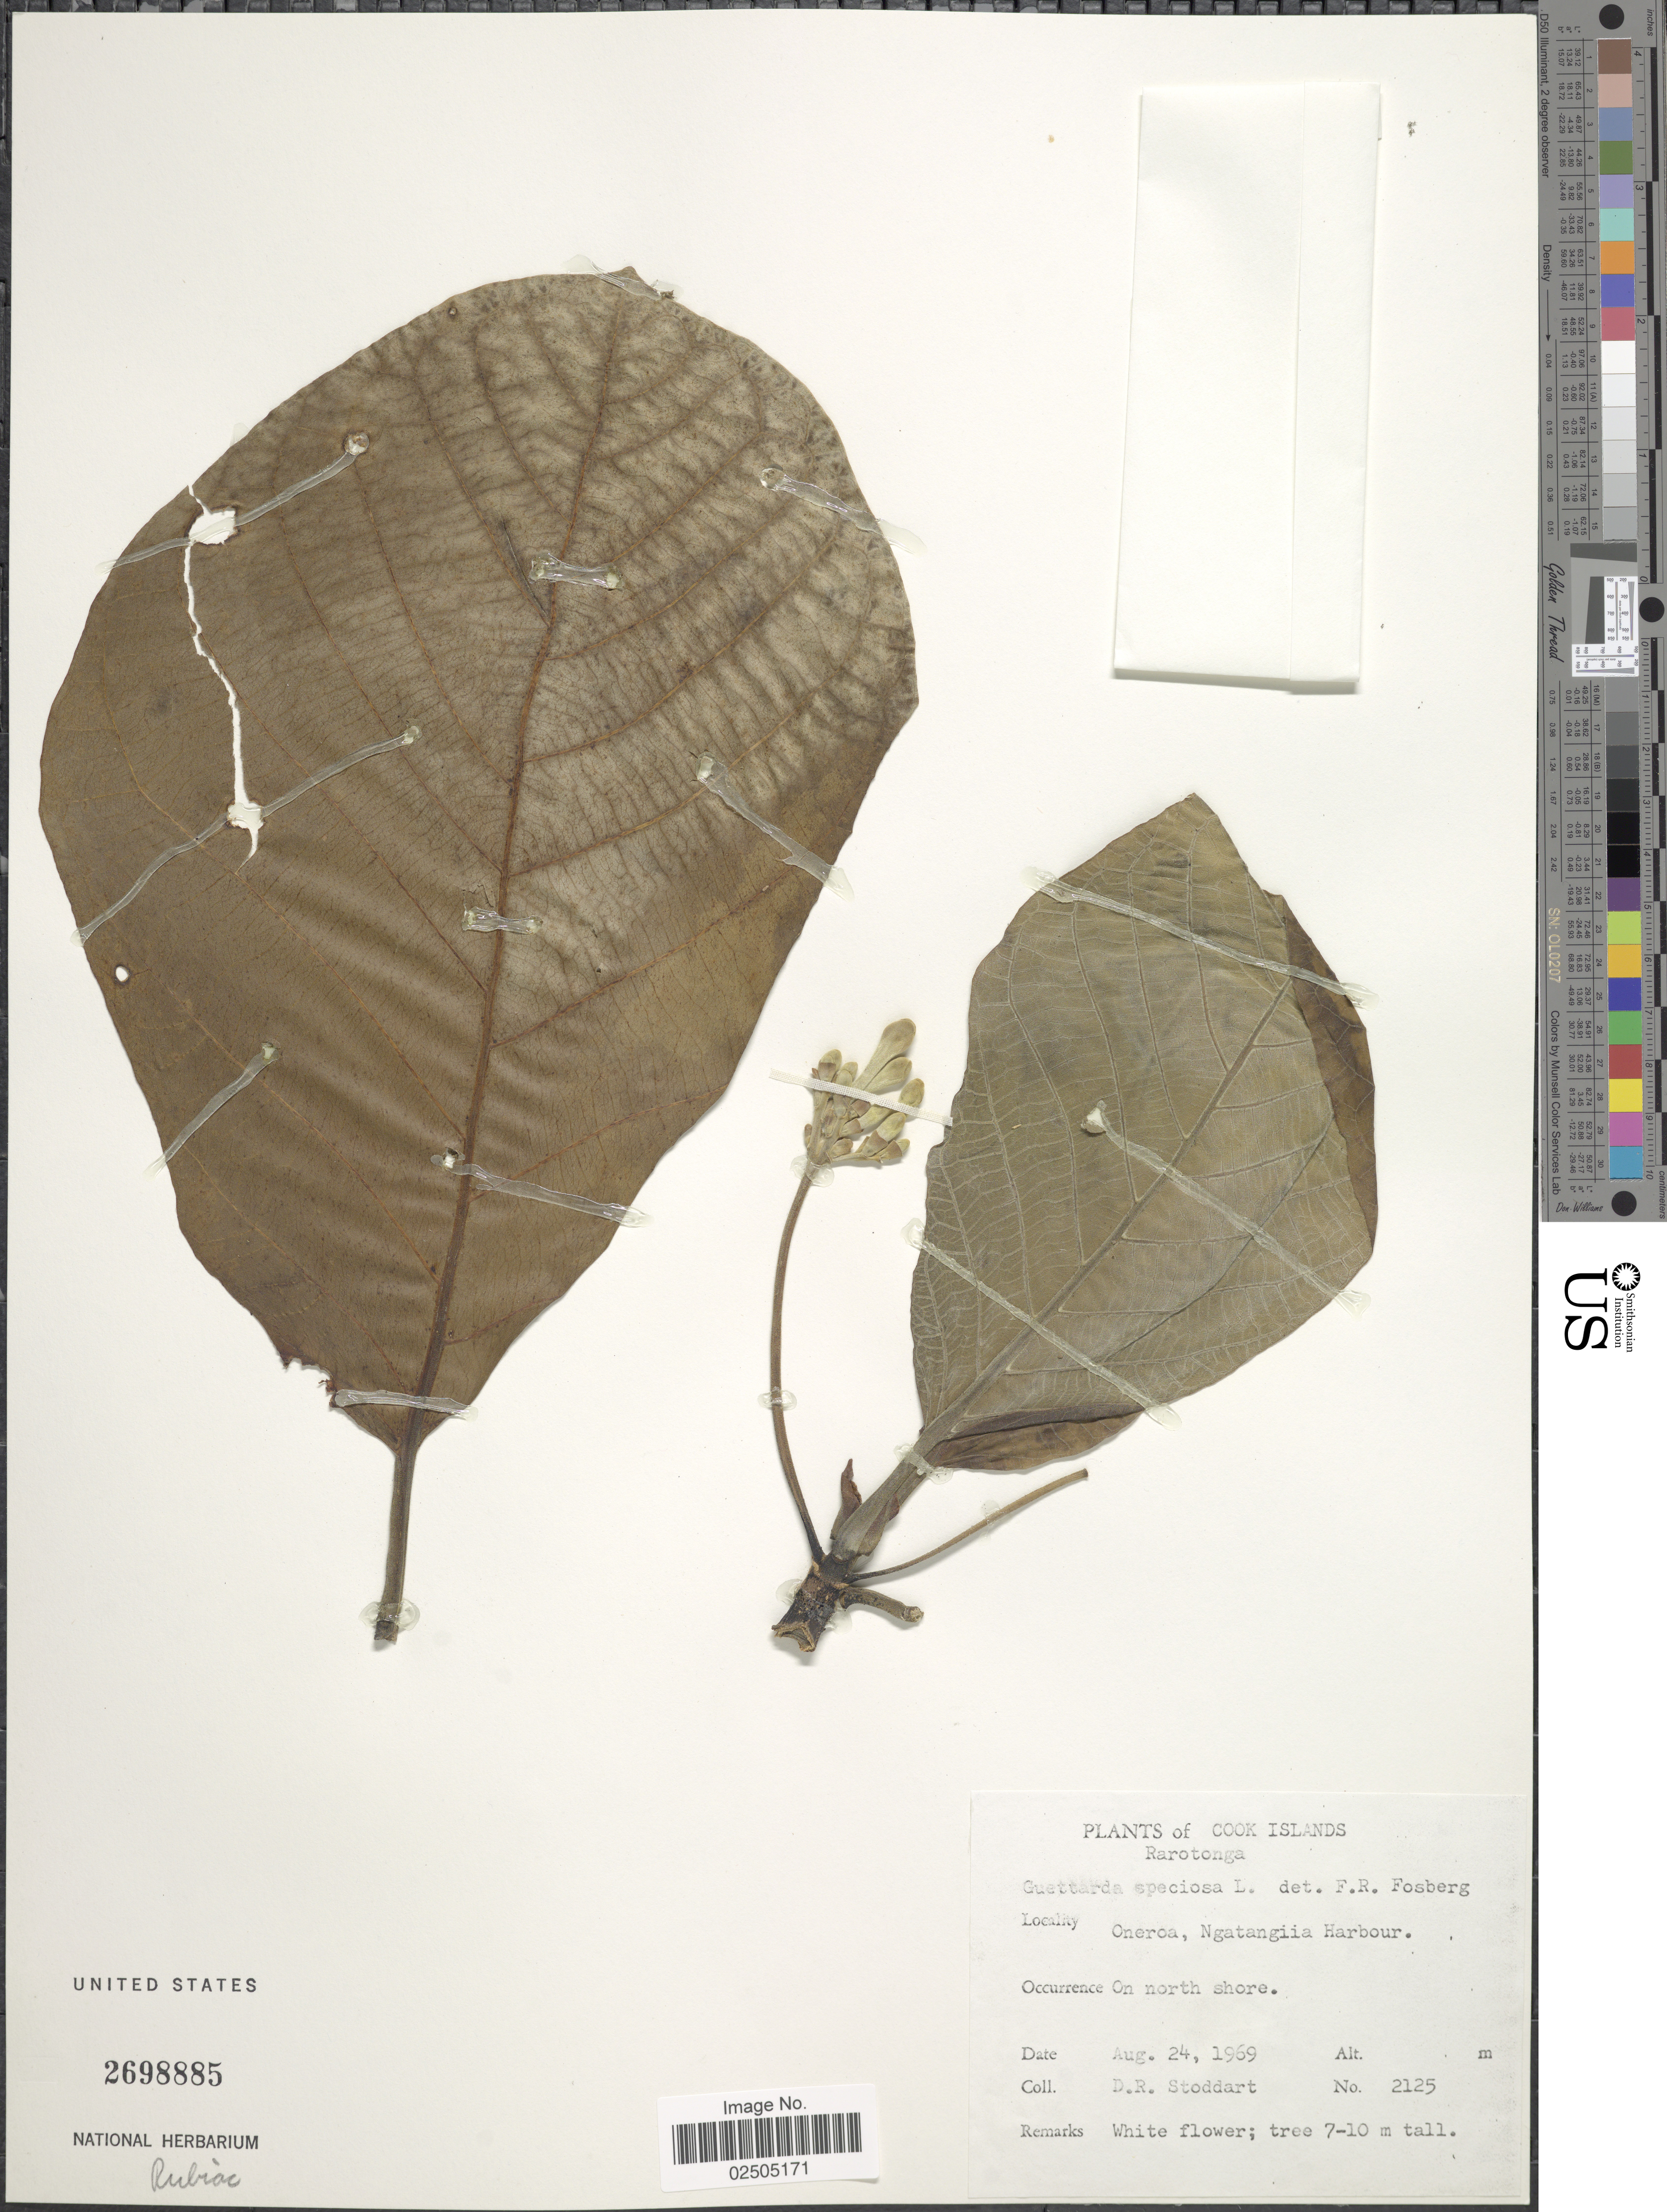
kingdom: Plantae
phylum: Tracheophyta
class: Magnoliopsida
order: Gentianales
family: Rubiaceae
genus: Guettarda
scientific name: Guettarda speciosa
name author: L.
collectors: D. R. Stoddart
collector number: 2125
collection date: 1969-08-24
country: Cook Islands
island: Rarotonga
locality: Rarotonga, Oneroa, Ngatangiia Harbour, On north shore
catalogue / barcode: US 2698885